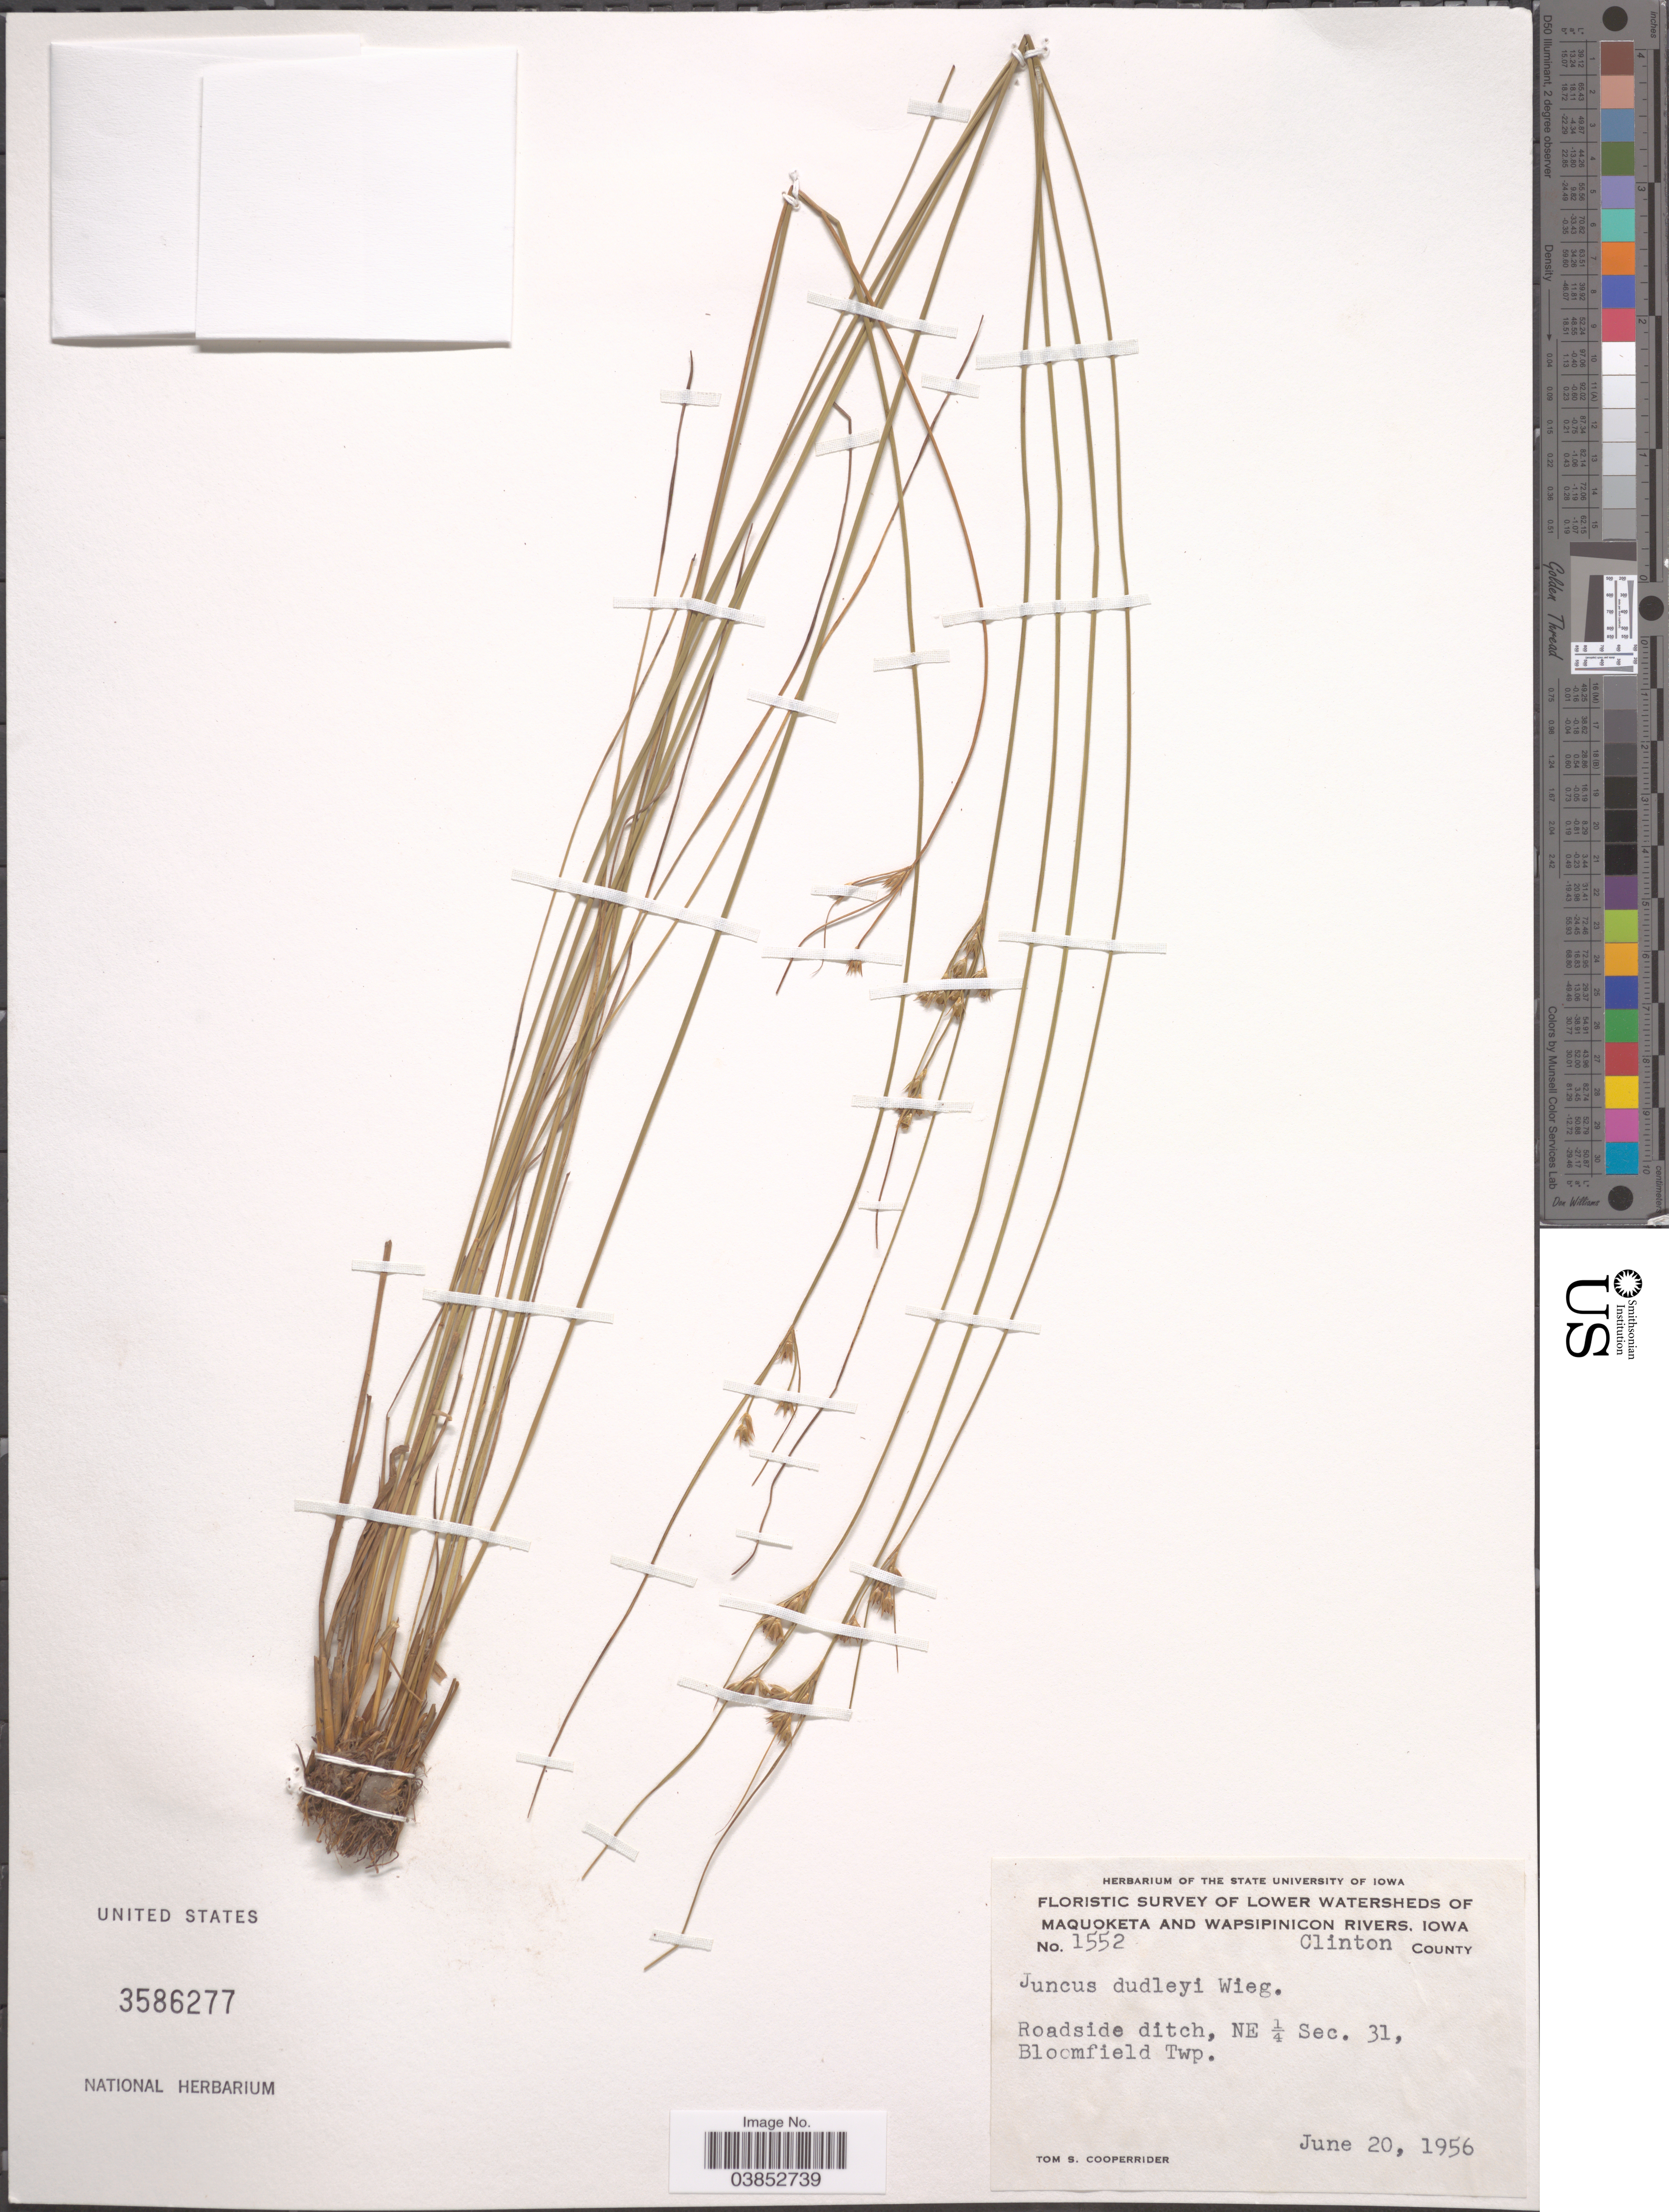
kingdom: Plantae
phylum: Tracheophyta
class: Liliopsida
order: Poales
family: Juncaceae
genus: Juncus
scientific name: Juncus dudleyi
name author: Wiegand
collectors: T. S. Cooperrider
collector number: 1552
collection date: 1956-06-20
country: United States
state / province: Iowa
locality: Lower Watersheds of Maquoketa and Wapsipinicon Rivers. Clinton County. NE ¼ Sec. 31, Bloomfield Twp.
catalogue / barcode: US 3586277